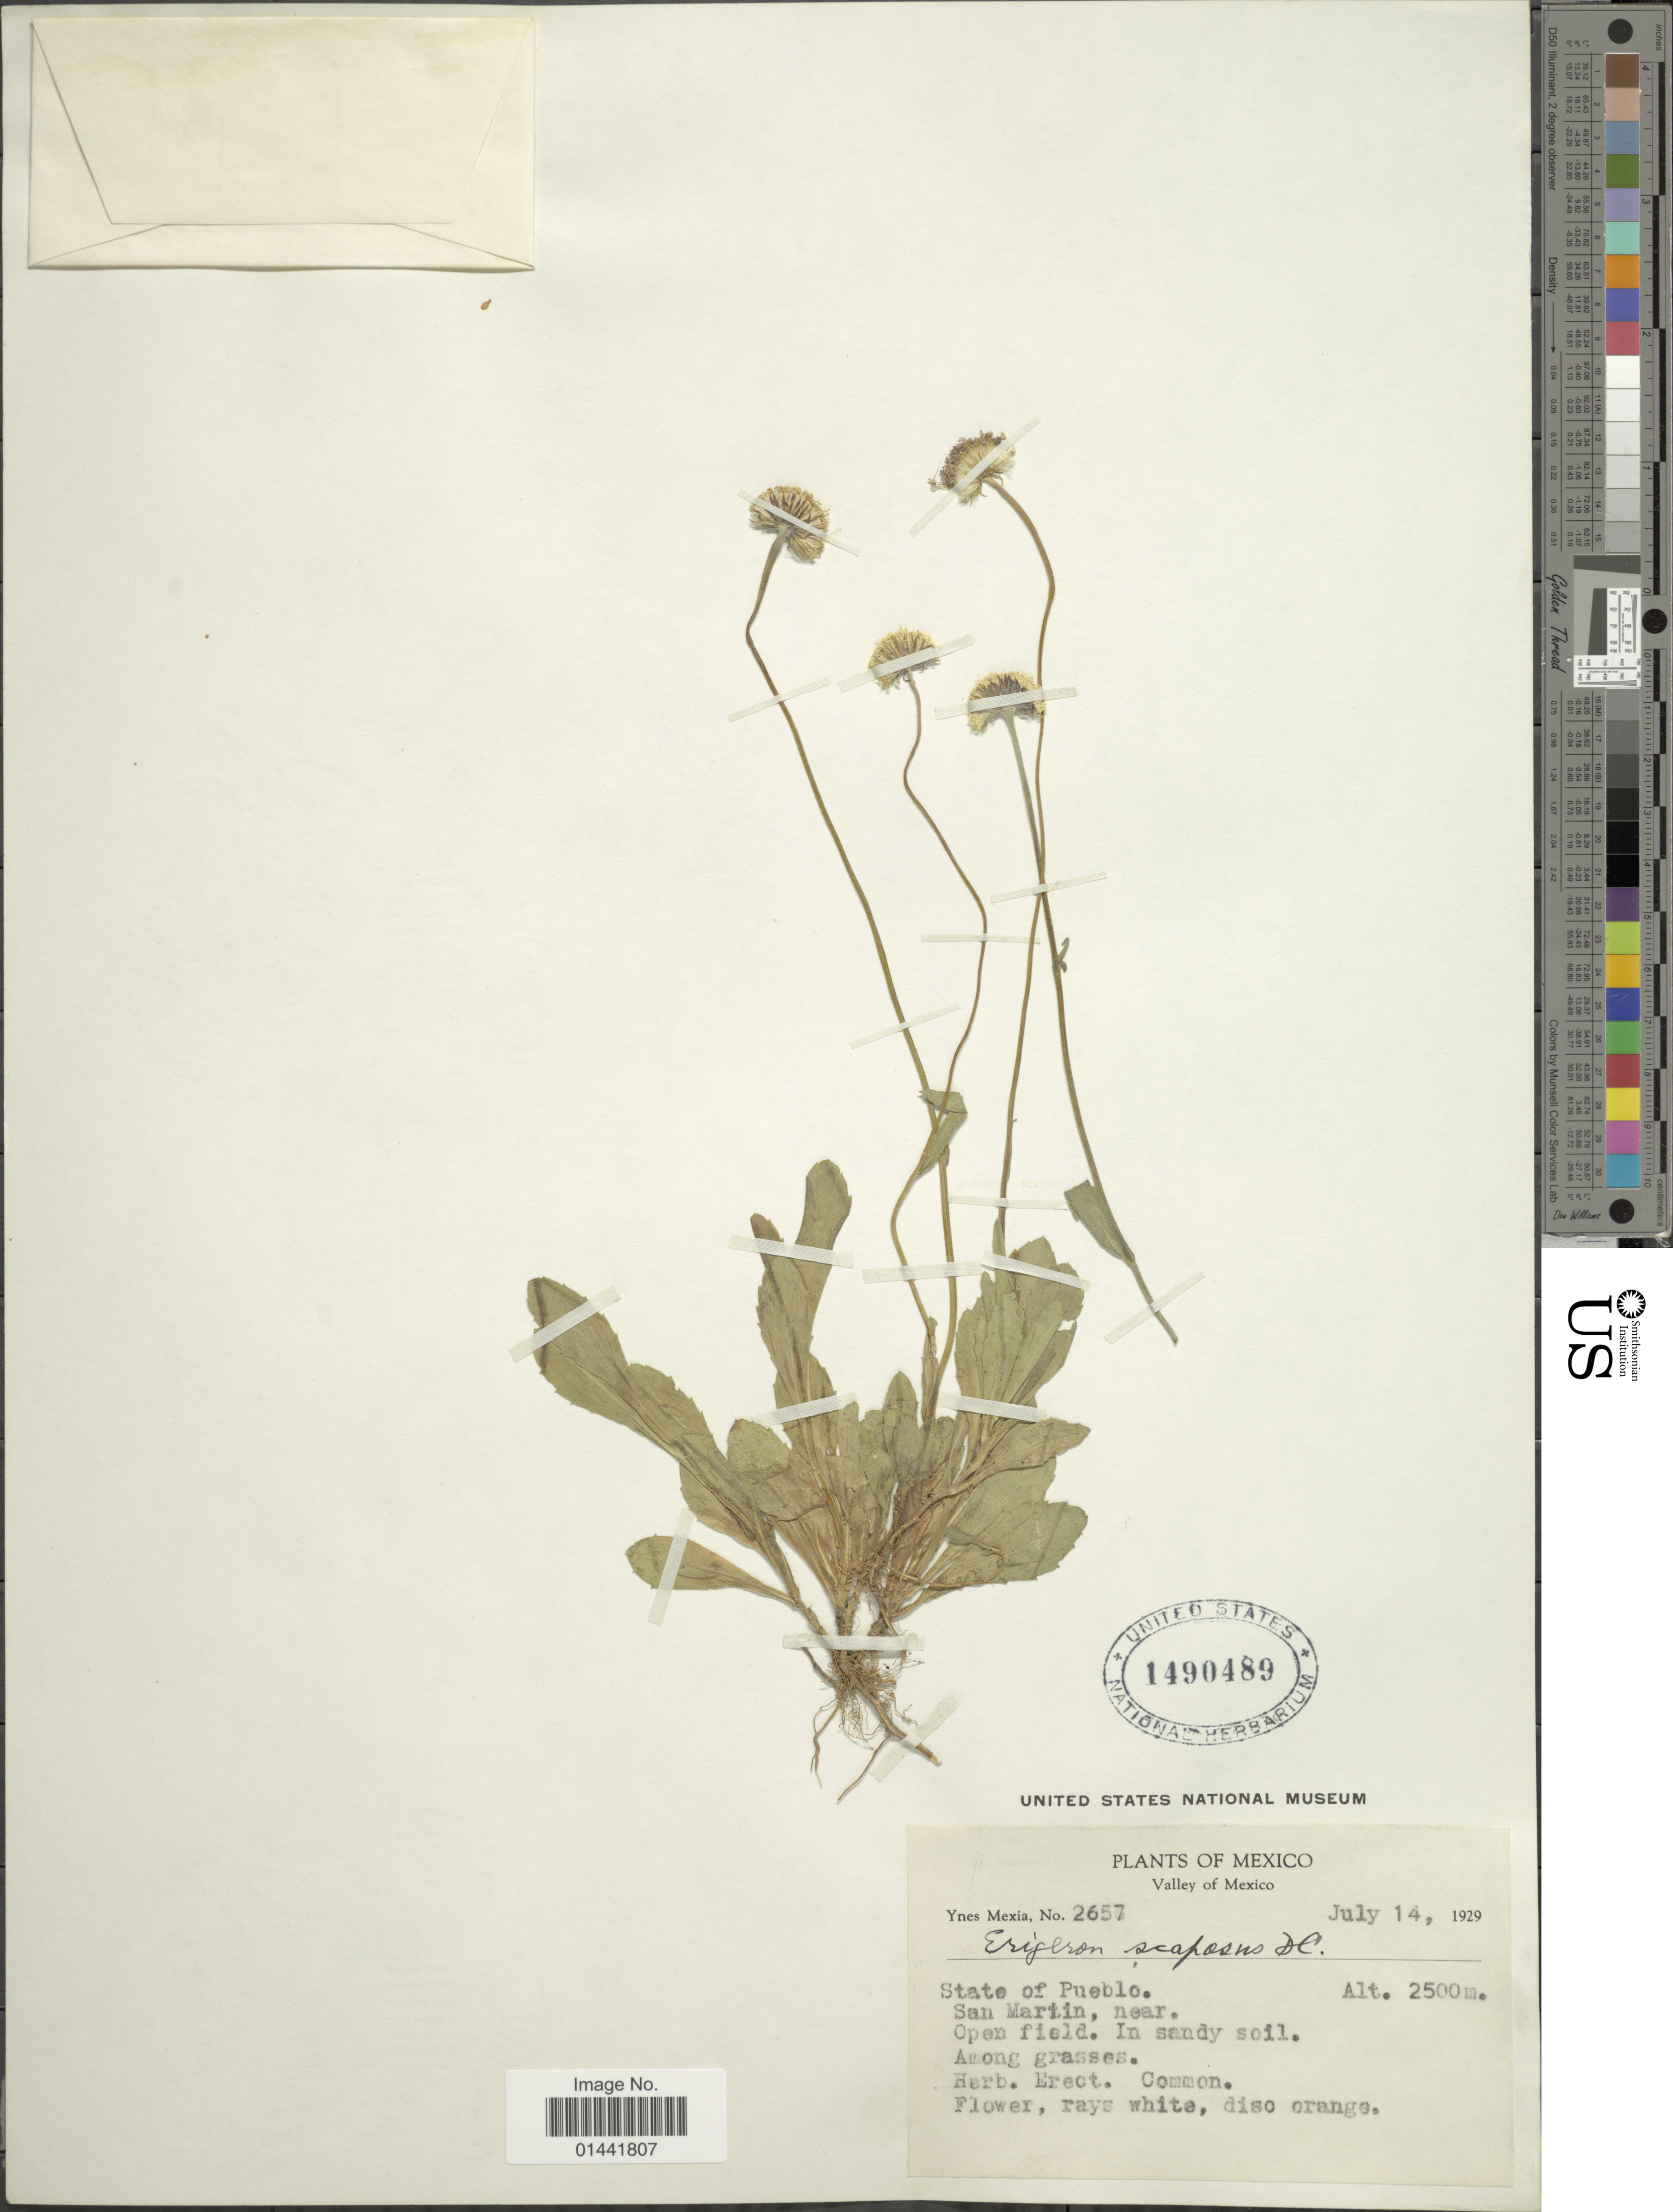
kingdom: Plantae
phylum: Tracheophyta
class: Magnoliopsida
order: Asterales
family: Asteraceae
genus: Erigeron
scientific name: Erigeron scaposus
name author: DC.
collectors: Y. Mexia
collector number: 2657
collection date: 1929-07-14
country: Mexico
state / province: Puebla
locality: near San Martin, near open field, in sandy soil, among grasses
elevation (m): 2500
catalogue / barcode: US 1490489